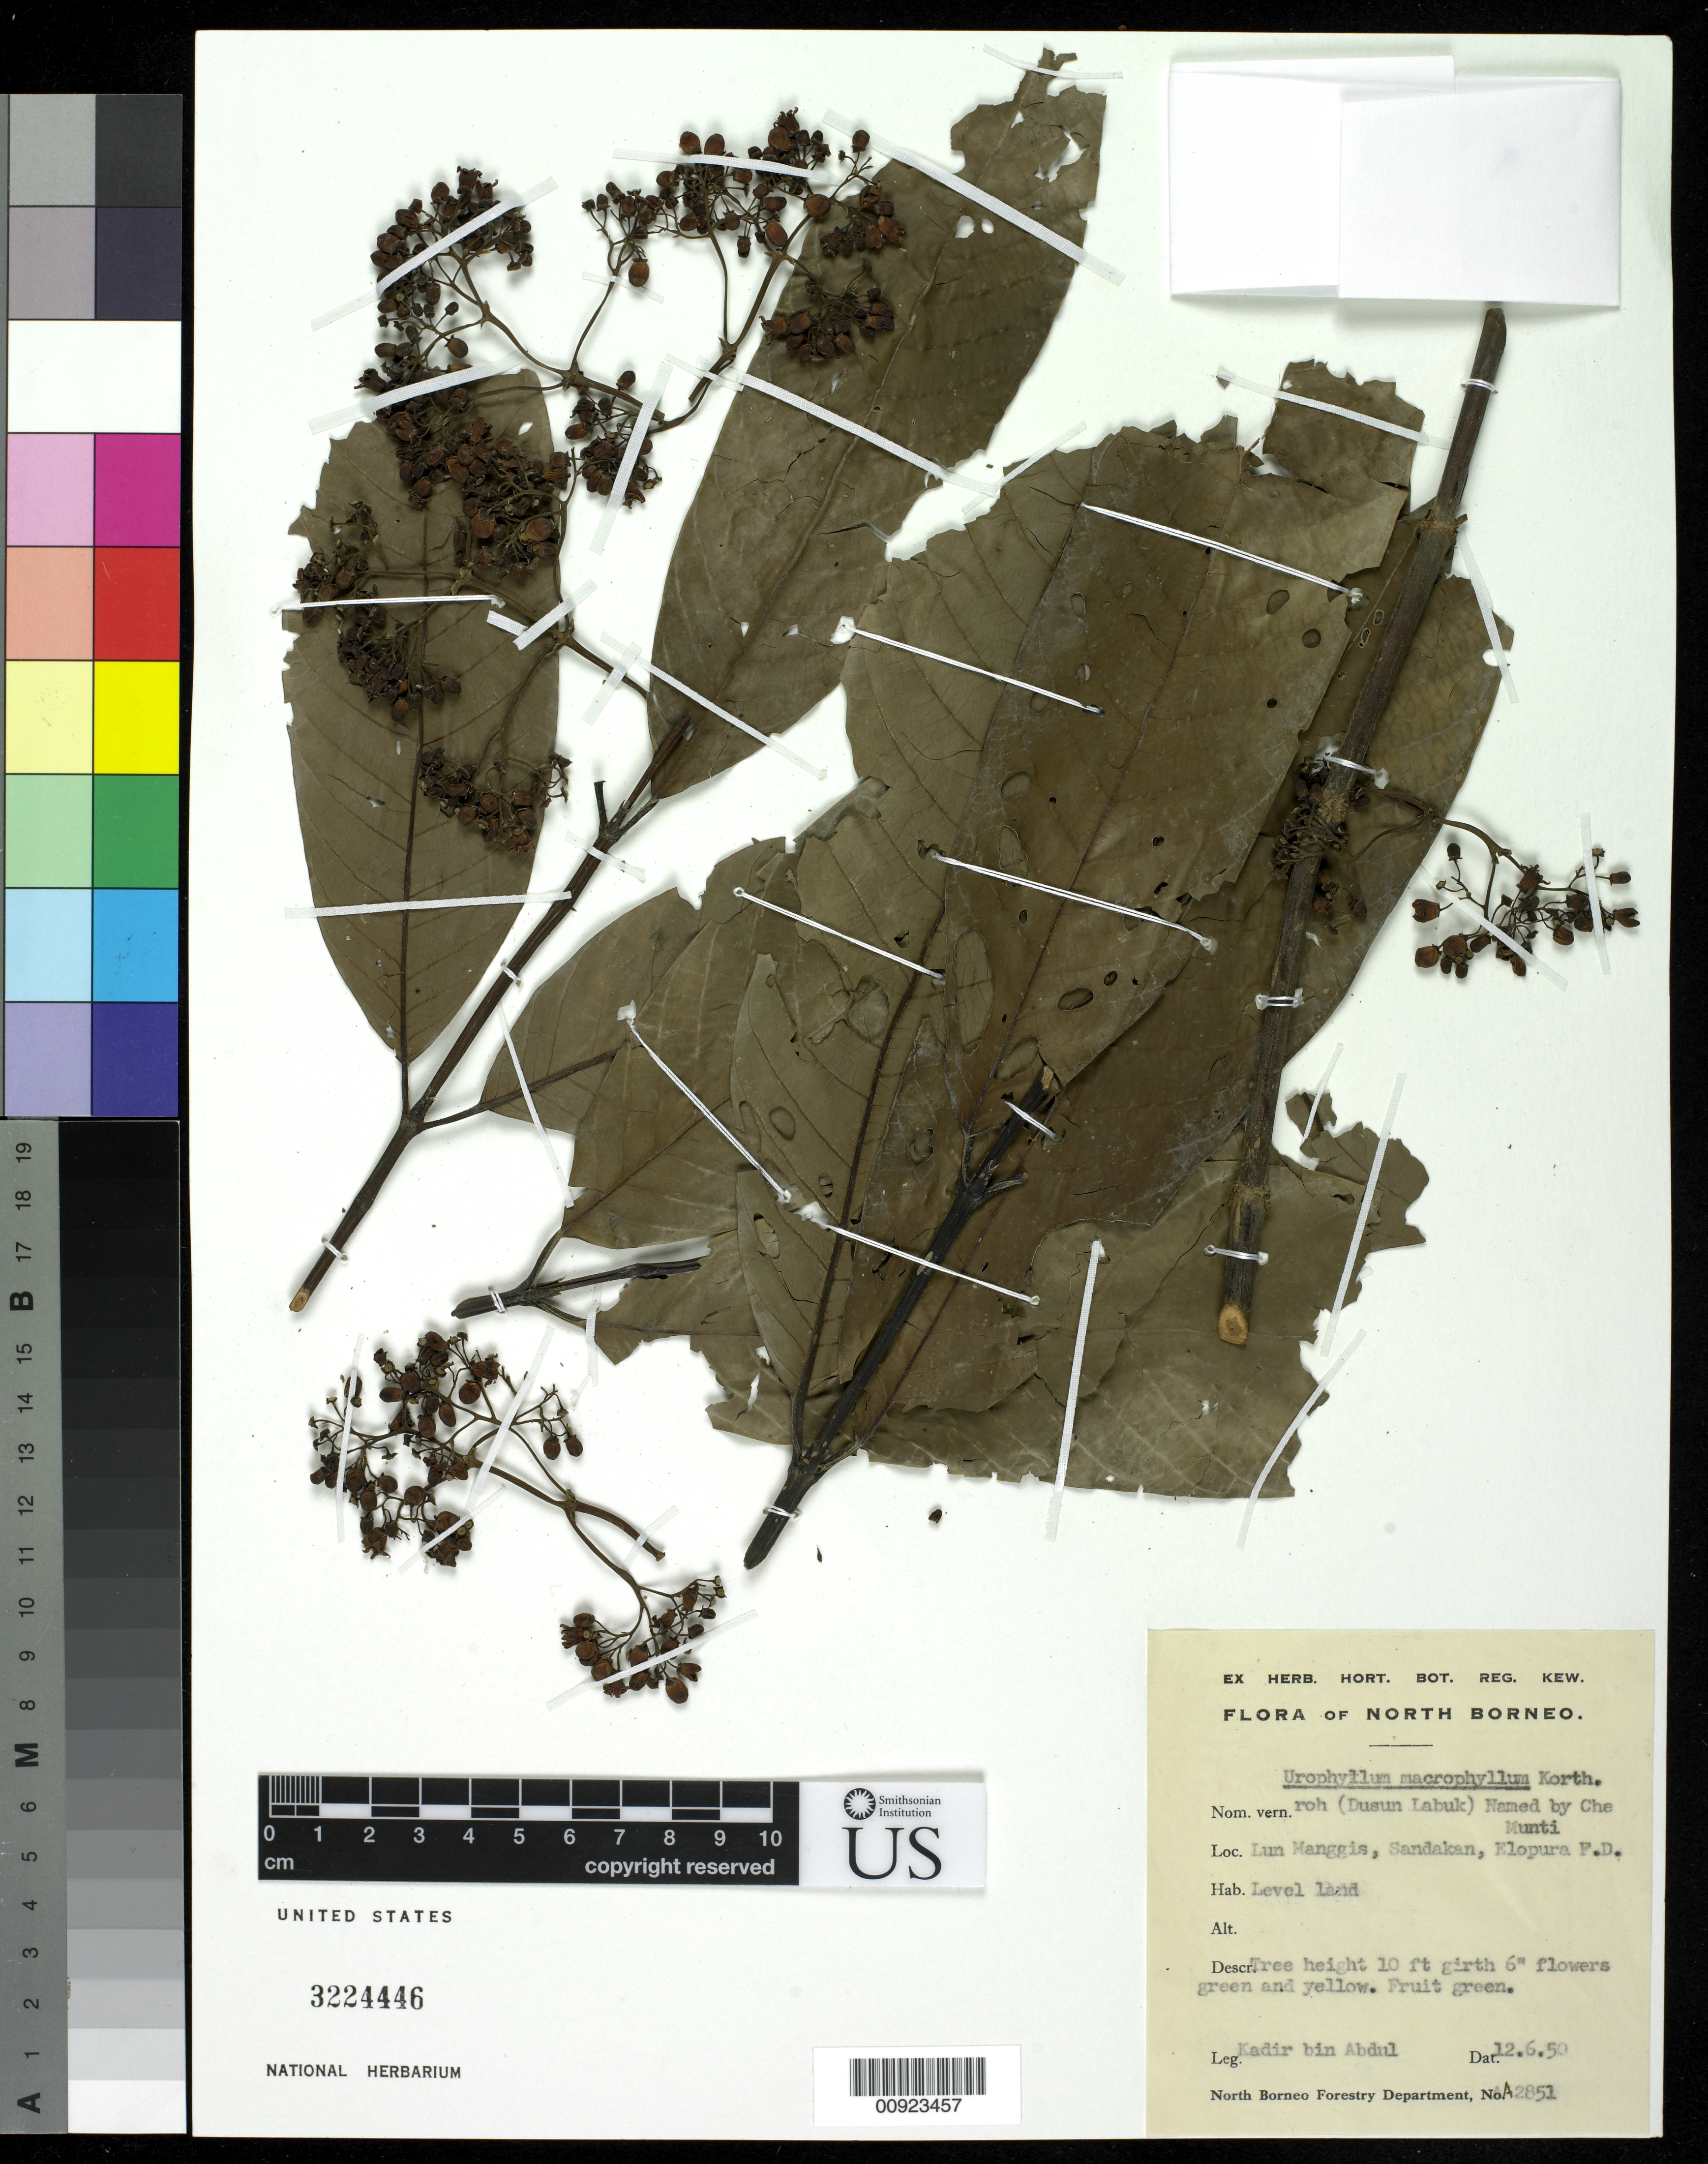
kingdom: Plantae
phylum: Tracheophyta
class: Magnoliopsida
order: Gentianales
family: Rubiaceae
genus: Urophyllum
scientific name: Urophyllum macrophyllum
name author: (Blume) Korth.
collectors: Kadir Bin Abdul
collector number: A 2851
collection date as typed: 12 Jun 1950 or 06 Dec 1950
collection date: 1950-06-12 or 1950-12-06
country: Malaysia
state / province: Sabah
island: Borneo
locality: Lun Manggis, Sandakan, Elopura F.D.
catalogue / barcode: US 3224446